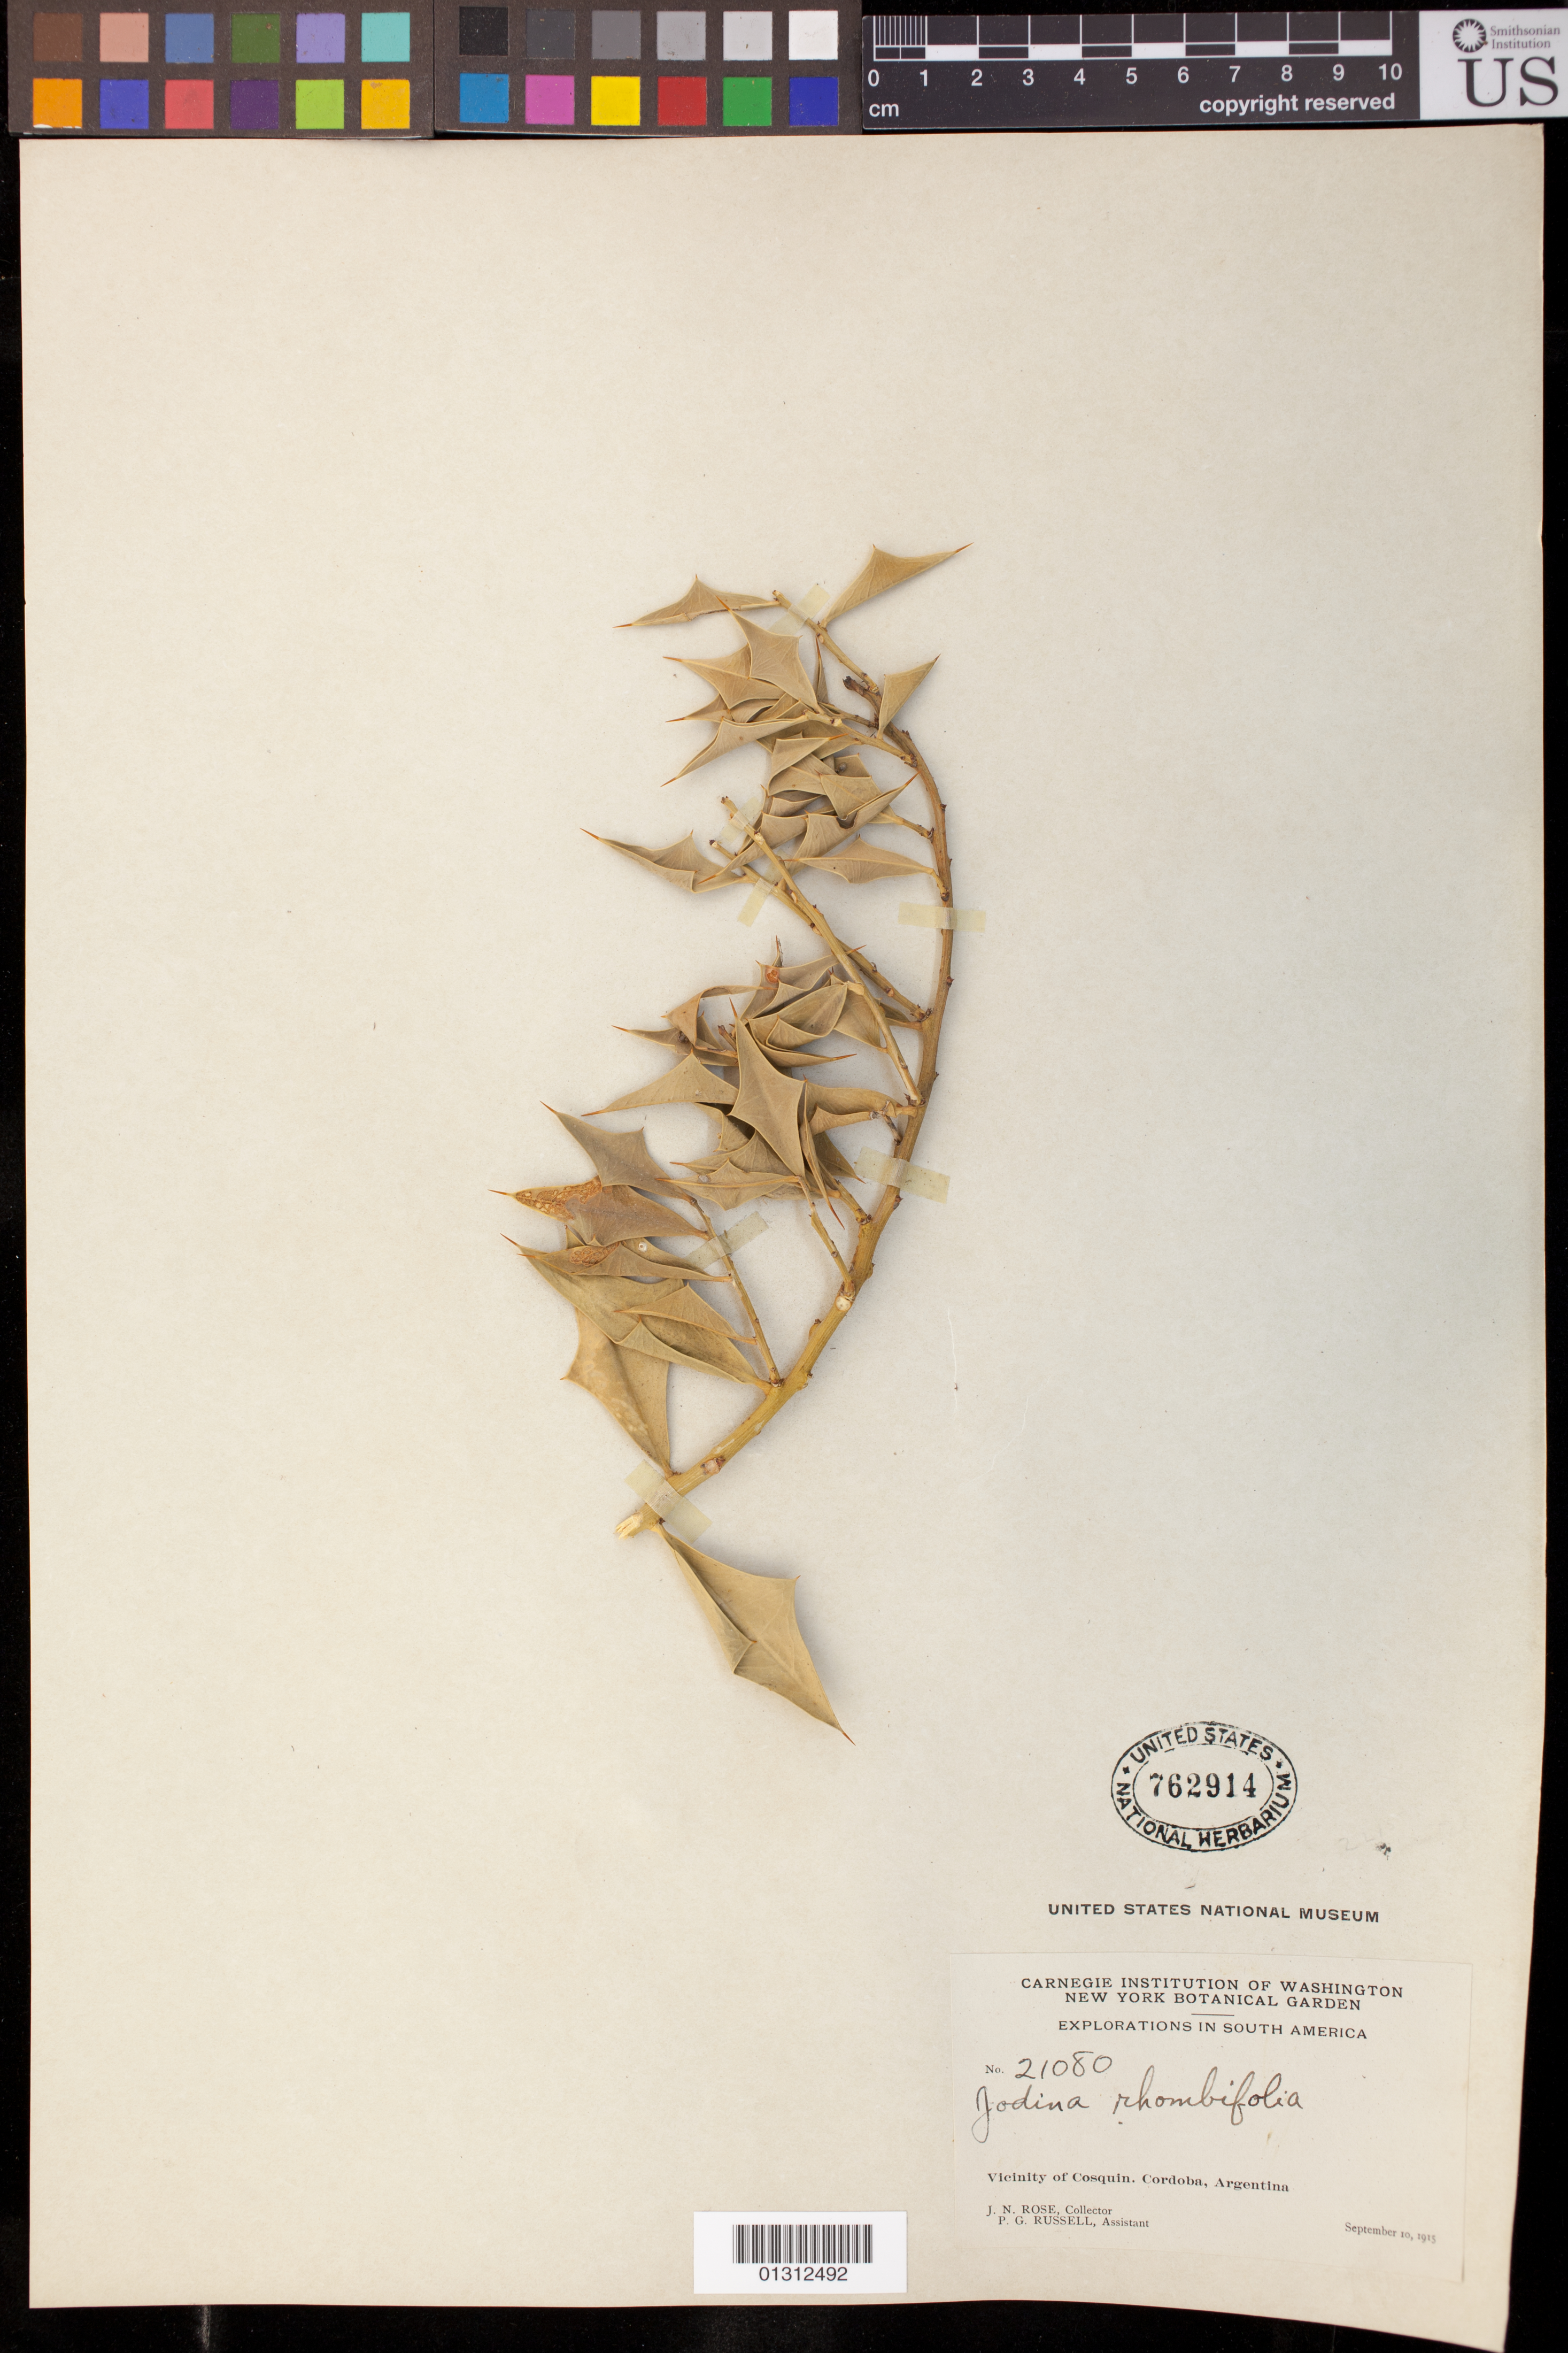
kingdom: Plantae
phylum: Tracheophyta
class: Magnoliopsida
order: Santalales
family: Cervantesiaceae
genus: Jodina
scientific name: Jodina rhombifolia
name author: (Hook. & Arn.) Reissek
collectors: J. N. Rose & P. G. Russell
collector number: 21080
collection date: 1915-09-10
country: Argentina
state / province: Cordoba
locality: Vicinity of Cosquin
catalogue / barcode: US 762914